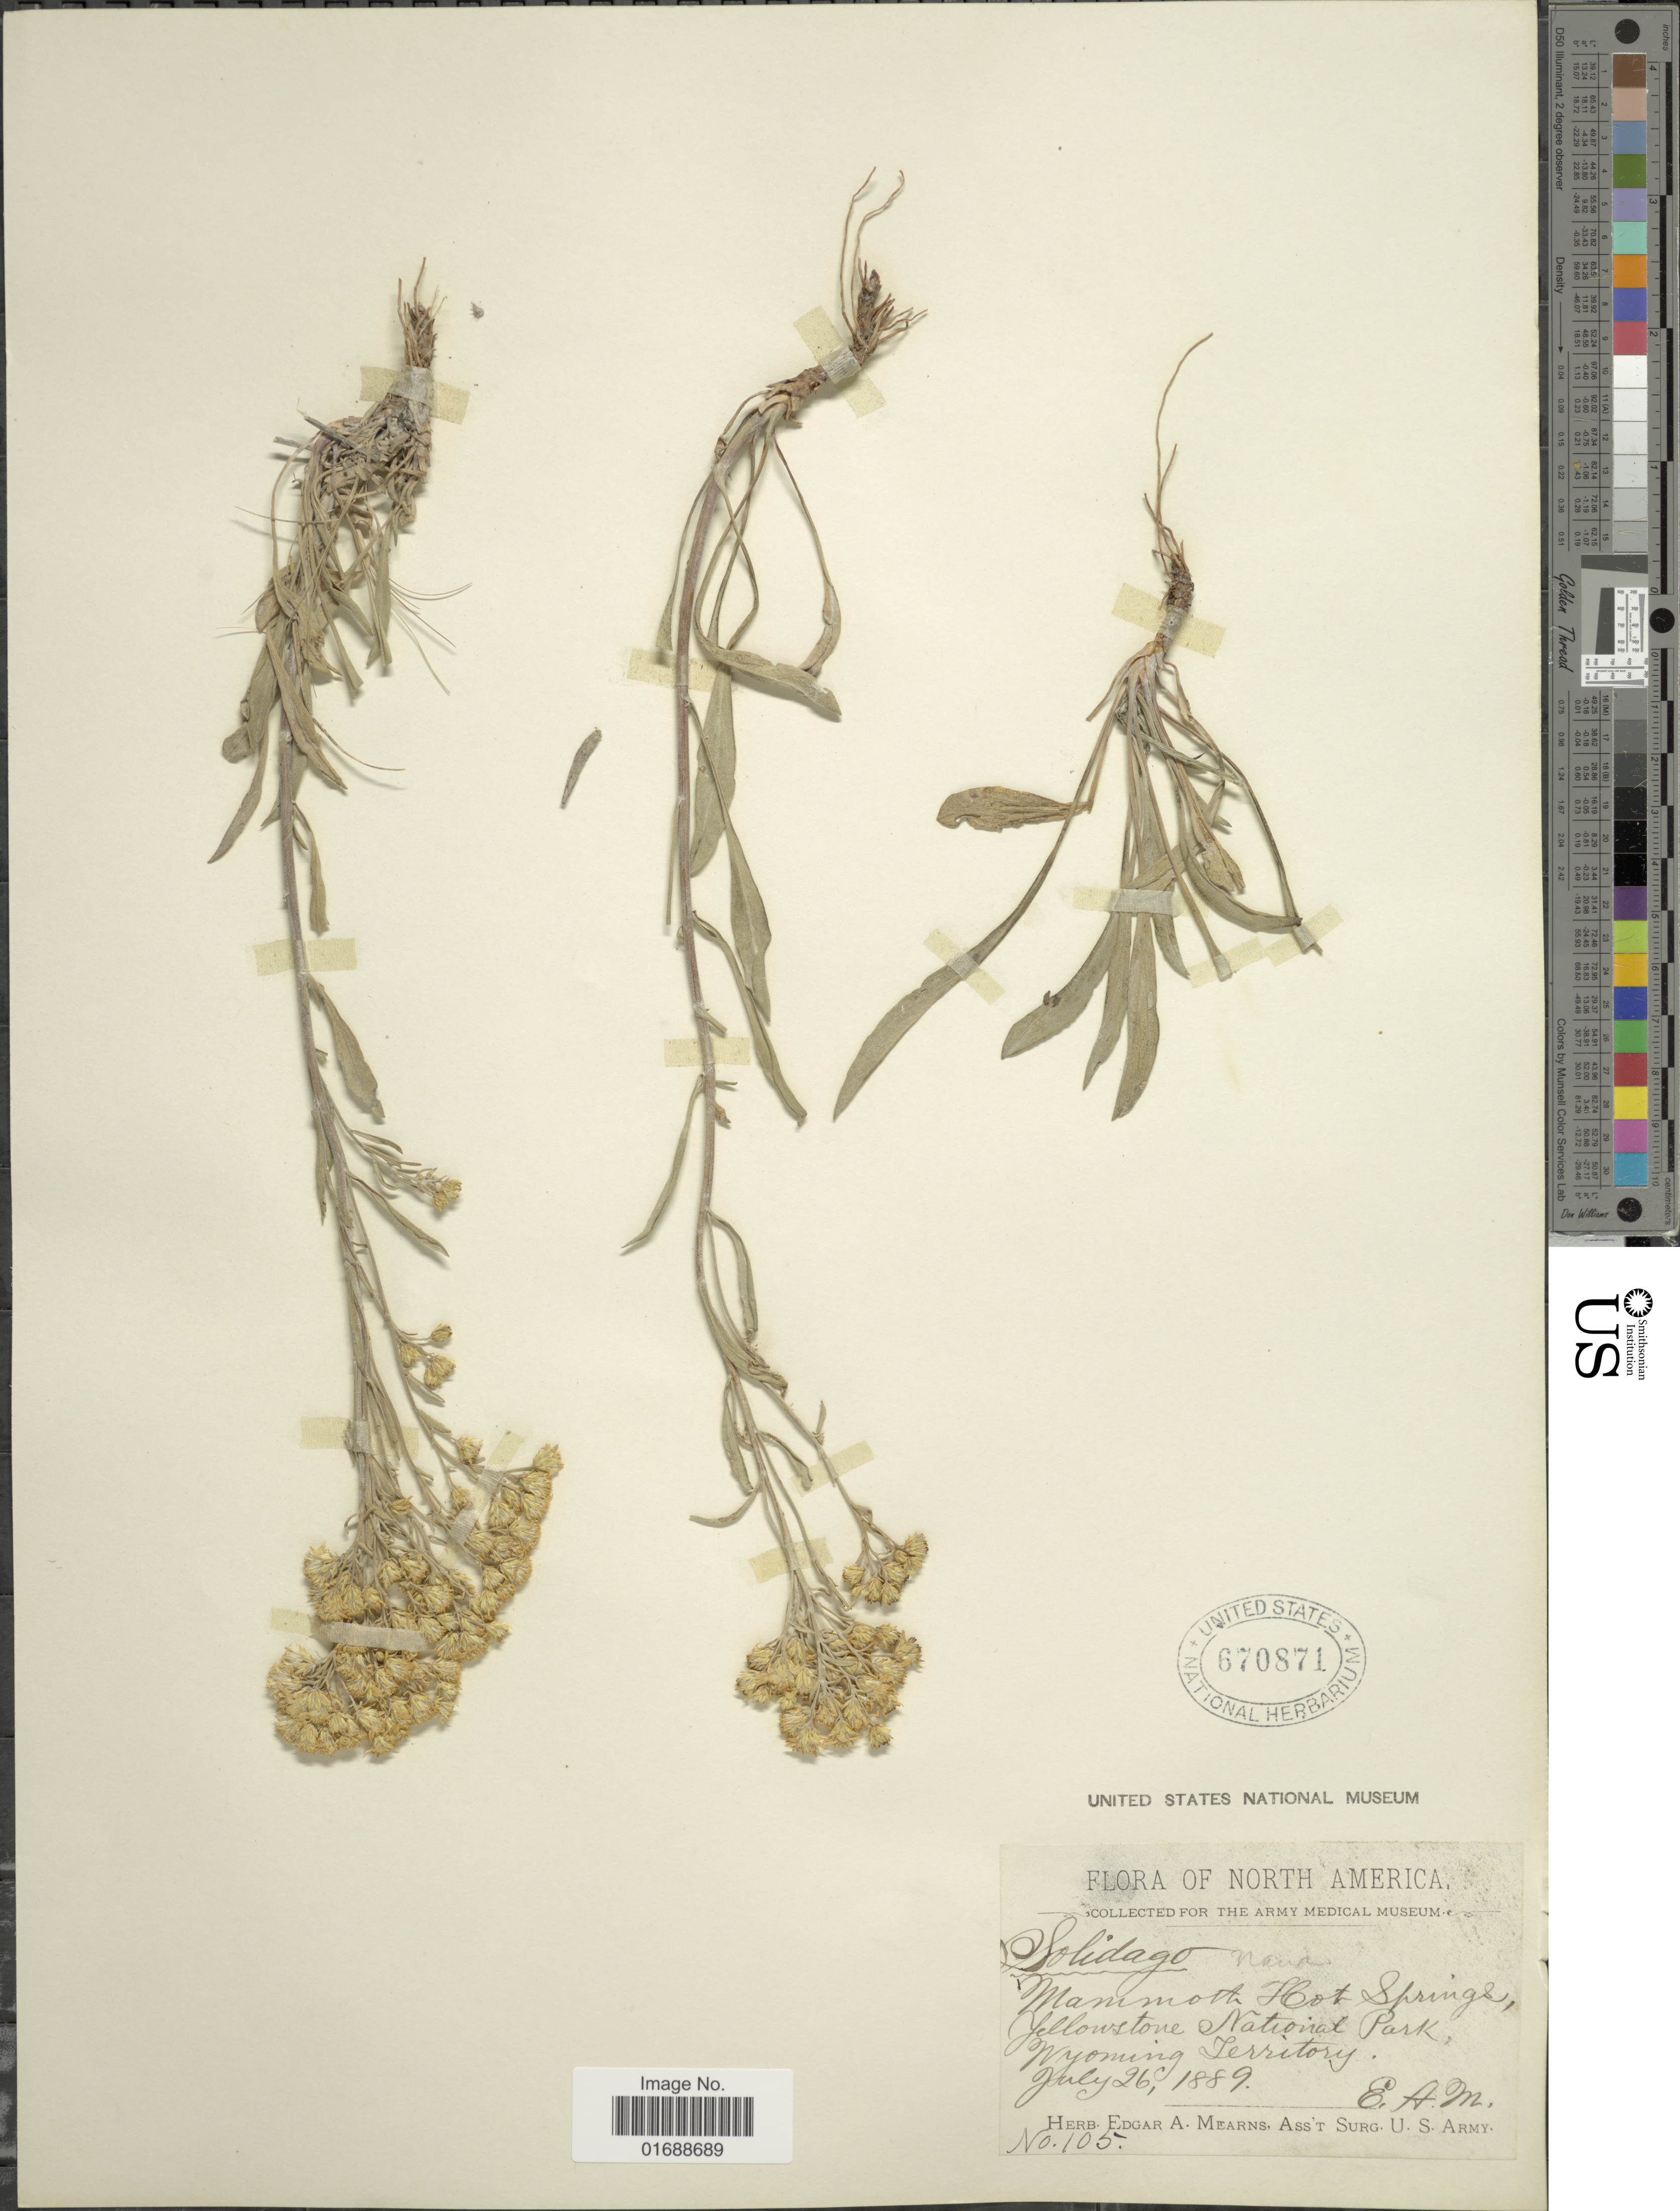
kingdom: Plantae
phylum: Tracheophyta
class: Magnoliopsida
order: Asterales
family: Asteraceae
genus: Solidago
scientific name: Solidago nana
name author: Nutt.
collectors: E. A. Mearns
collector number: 105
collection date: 1889-07-26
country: United States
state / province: Wyoming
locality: Mammoth Hot Springs, Yellowstone National Park, Wyoming Territory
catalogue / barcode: US 670871